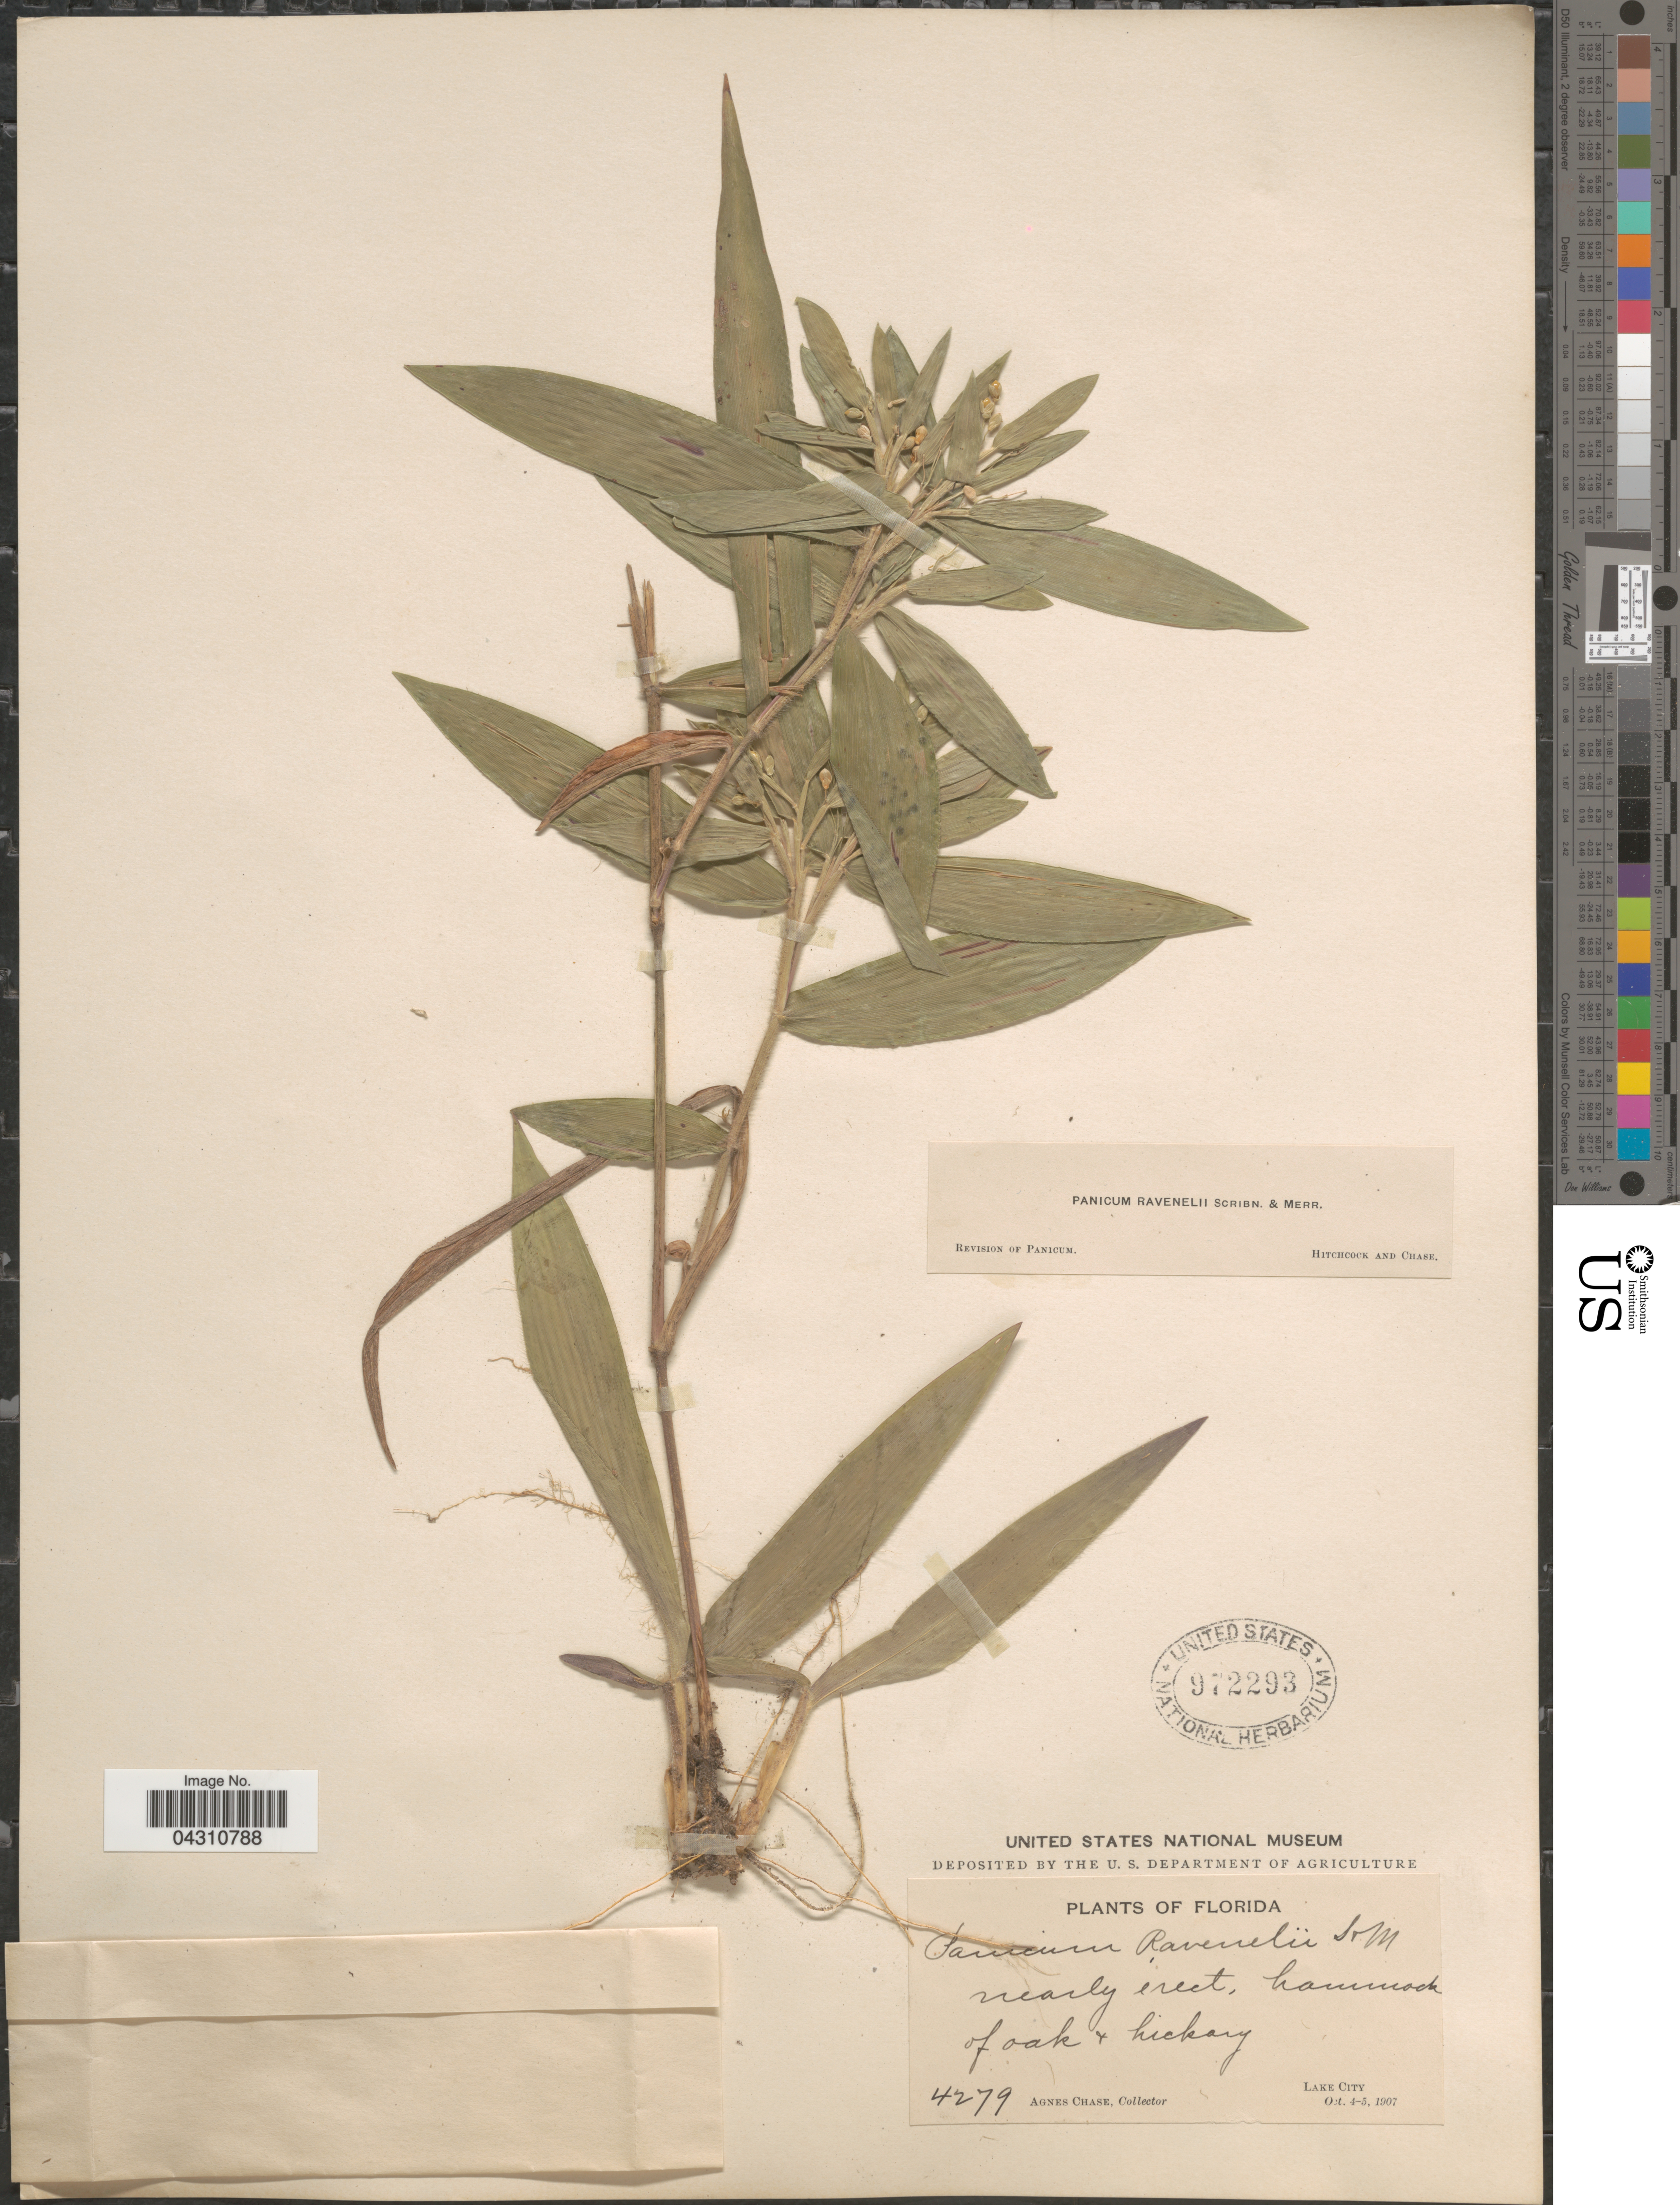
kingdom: Plantae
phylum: Tracheophyta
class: Liliopsida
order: Poales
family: Poaceae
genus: Dichanthelium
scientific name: Dichanthelium ravenelii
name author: (Scribn. & Merr.) Gould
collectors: A. Chase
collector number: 4279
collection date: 1907-10-04/1907-10-05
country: United States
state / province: Florida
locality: Lake City.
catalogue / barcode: US 972293